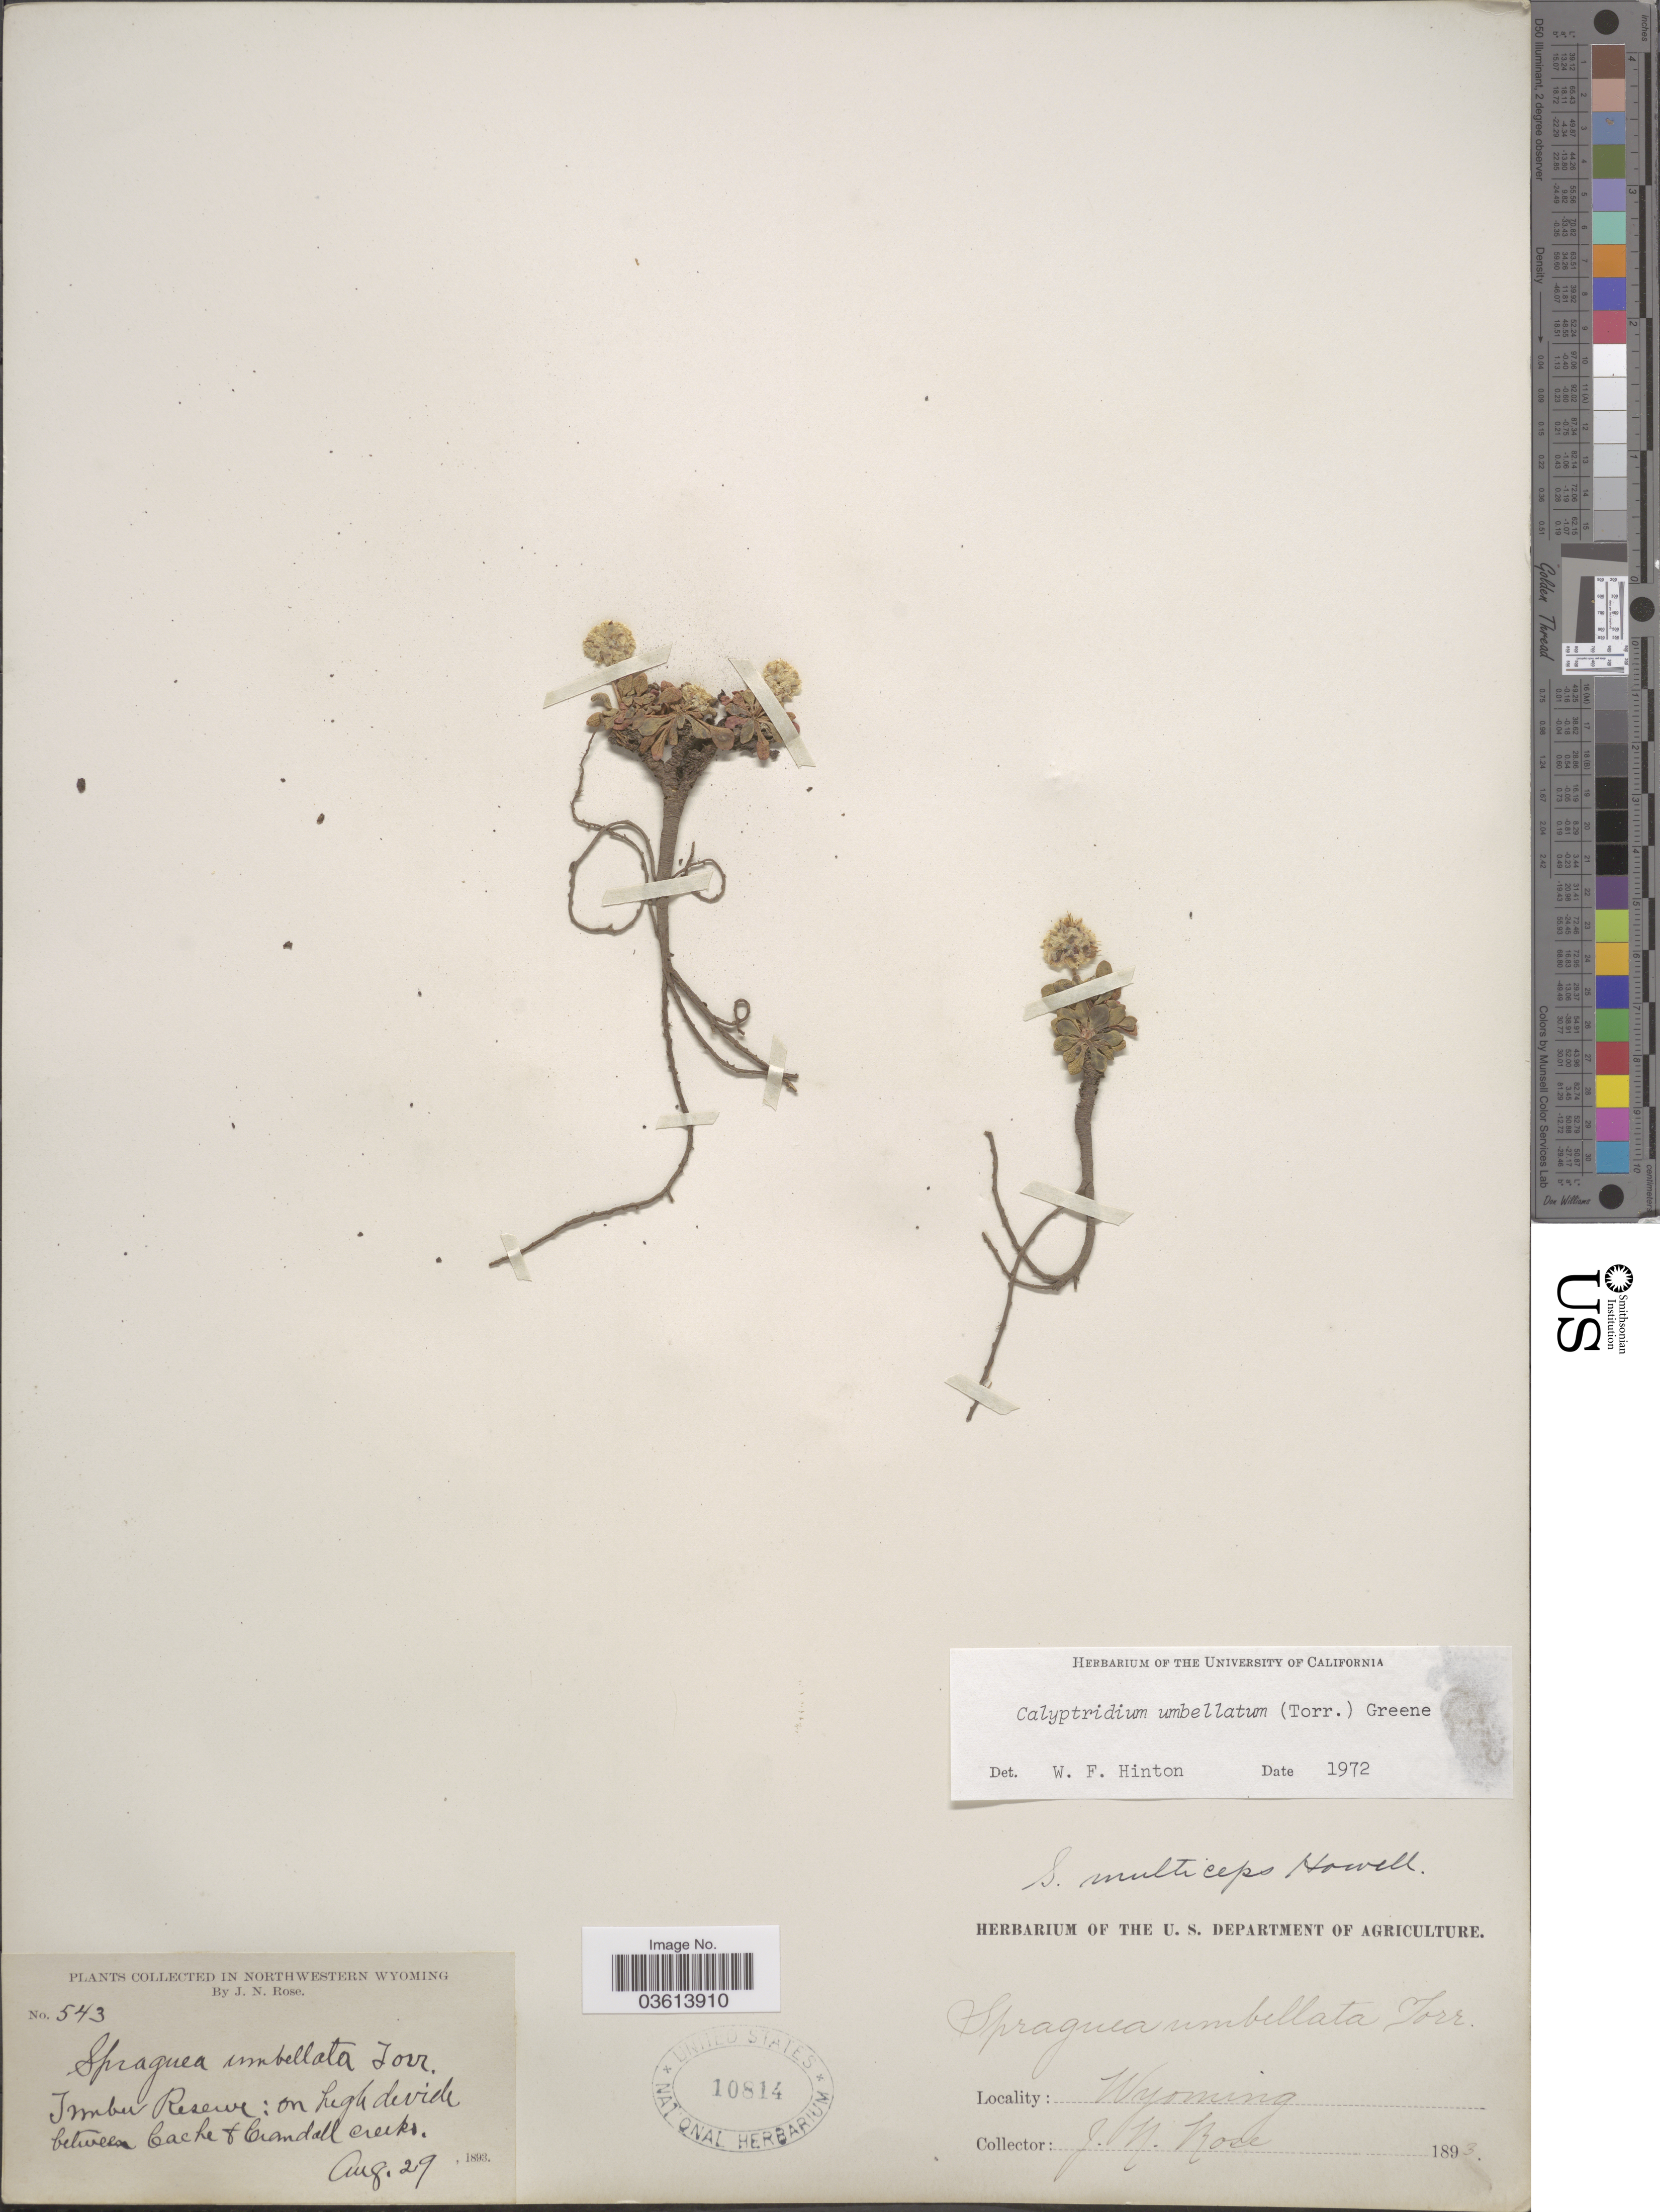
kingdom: Plantae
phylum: Tracheophyta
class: Magnoliopsida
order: Caryophyllales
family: Montiaceae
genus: Calyptridium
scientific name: Calyptridium umbellatum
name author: (Torr.) Greene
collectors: J. N. Rose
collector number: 543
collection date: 1893-08-29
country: United States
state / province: Wyoming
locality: Timber Reserve: on high divide between Cache & Crandall creeks.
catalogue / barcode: US 10814